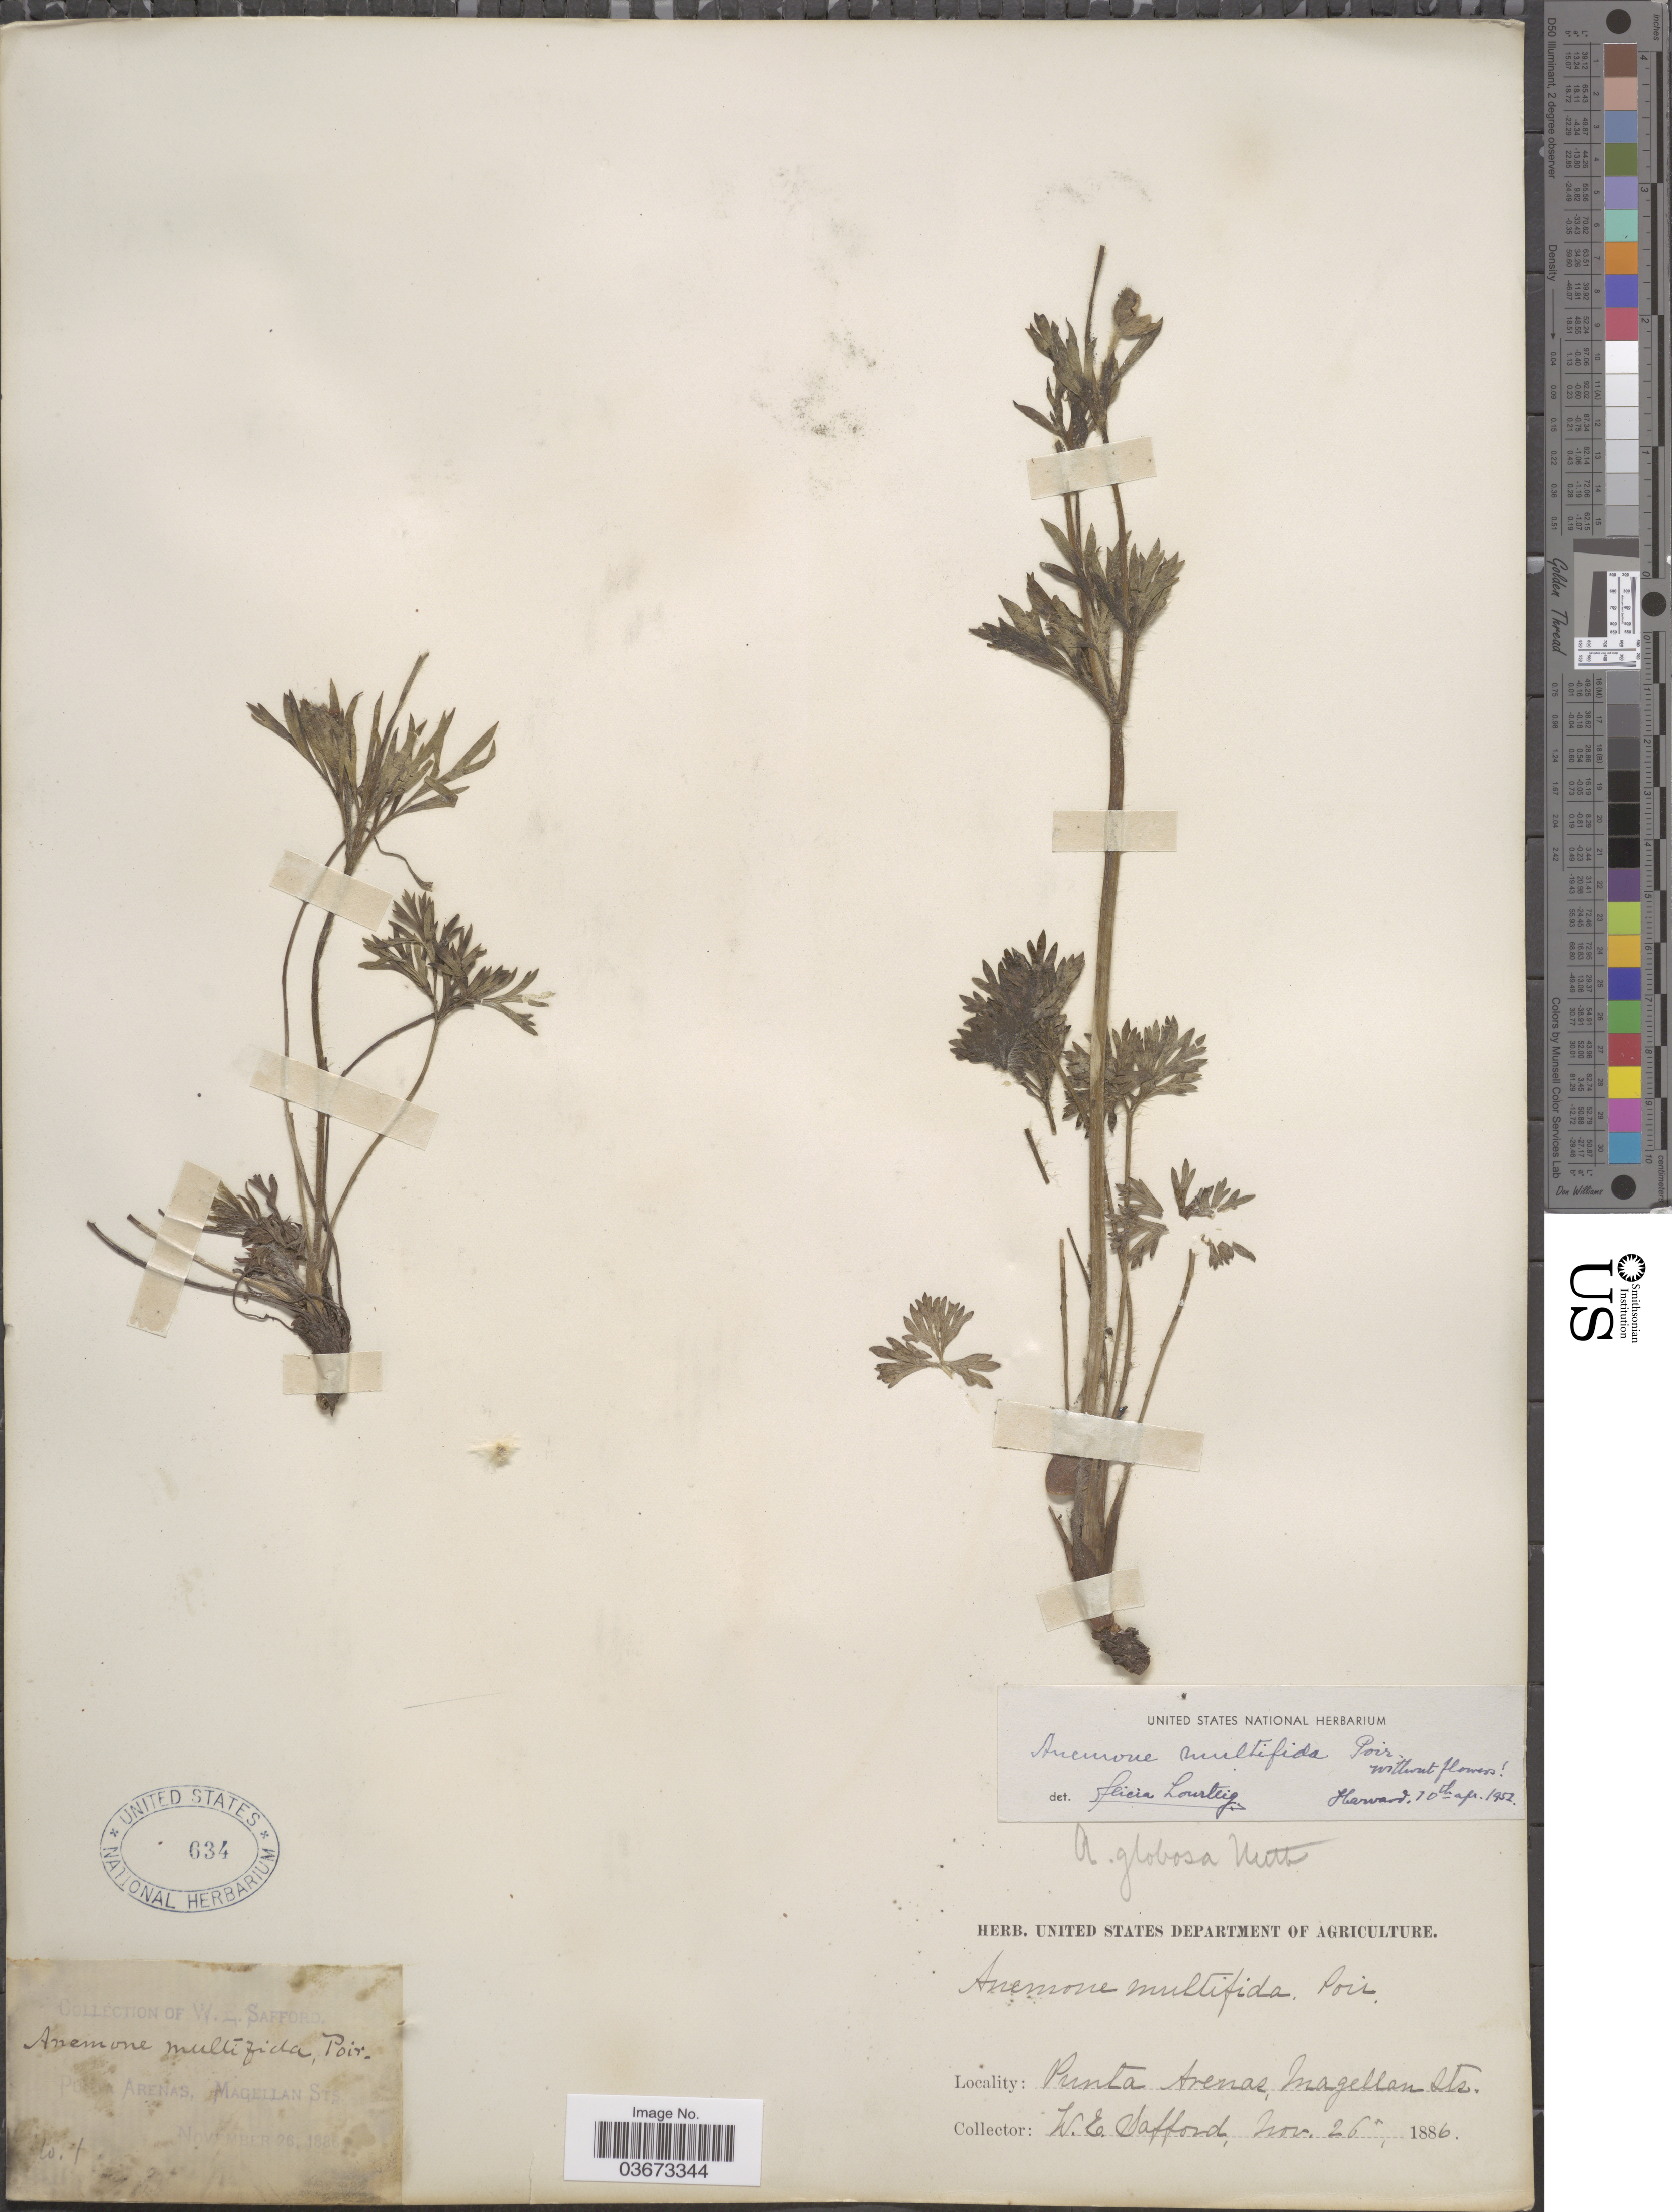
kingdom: Plantae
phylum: Tracheophyta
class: Magnoliopsida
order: Ranunculales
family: Ranunculaceae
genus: Anemone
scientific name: Anemone multifida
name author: Poir.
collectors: W. E. Safford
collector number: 1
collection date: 1886-11-26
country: Chile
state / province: Magallanes y de la Antártica Chilena (XII)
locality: Punta Arenas, Magellan Sts.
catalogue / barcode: US 634